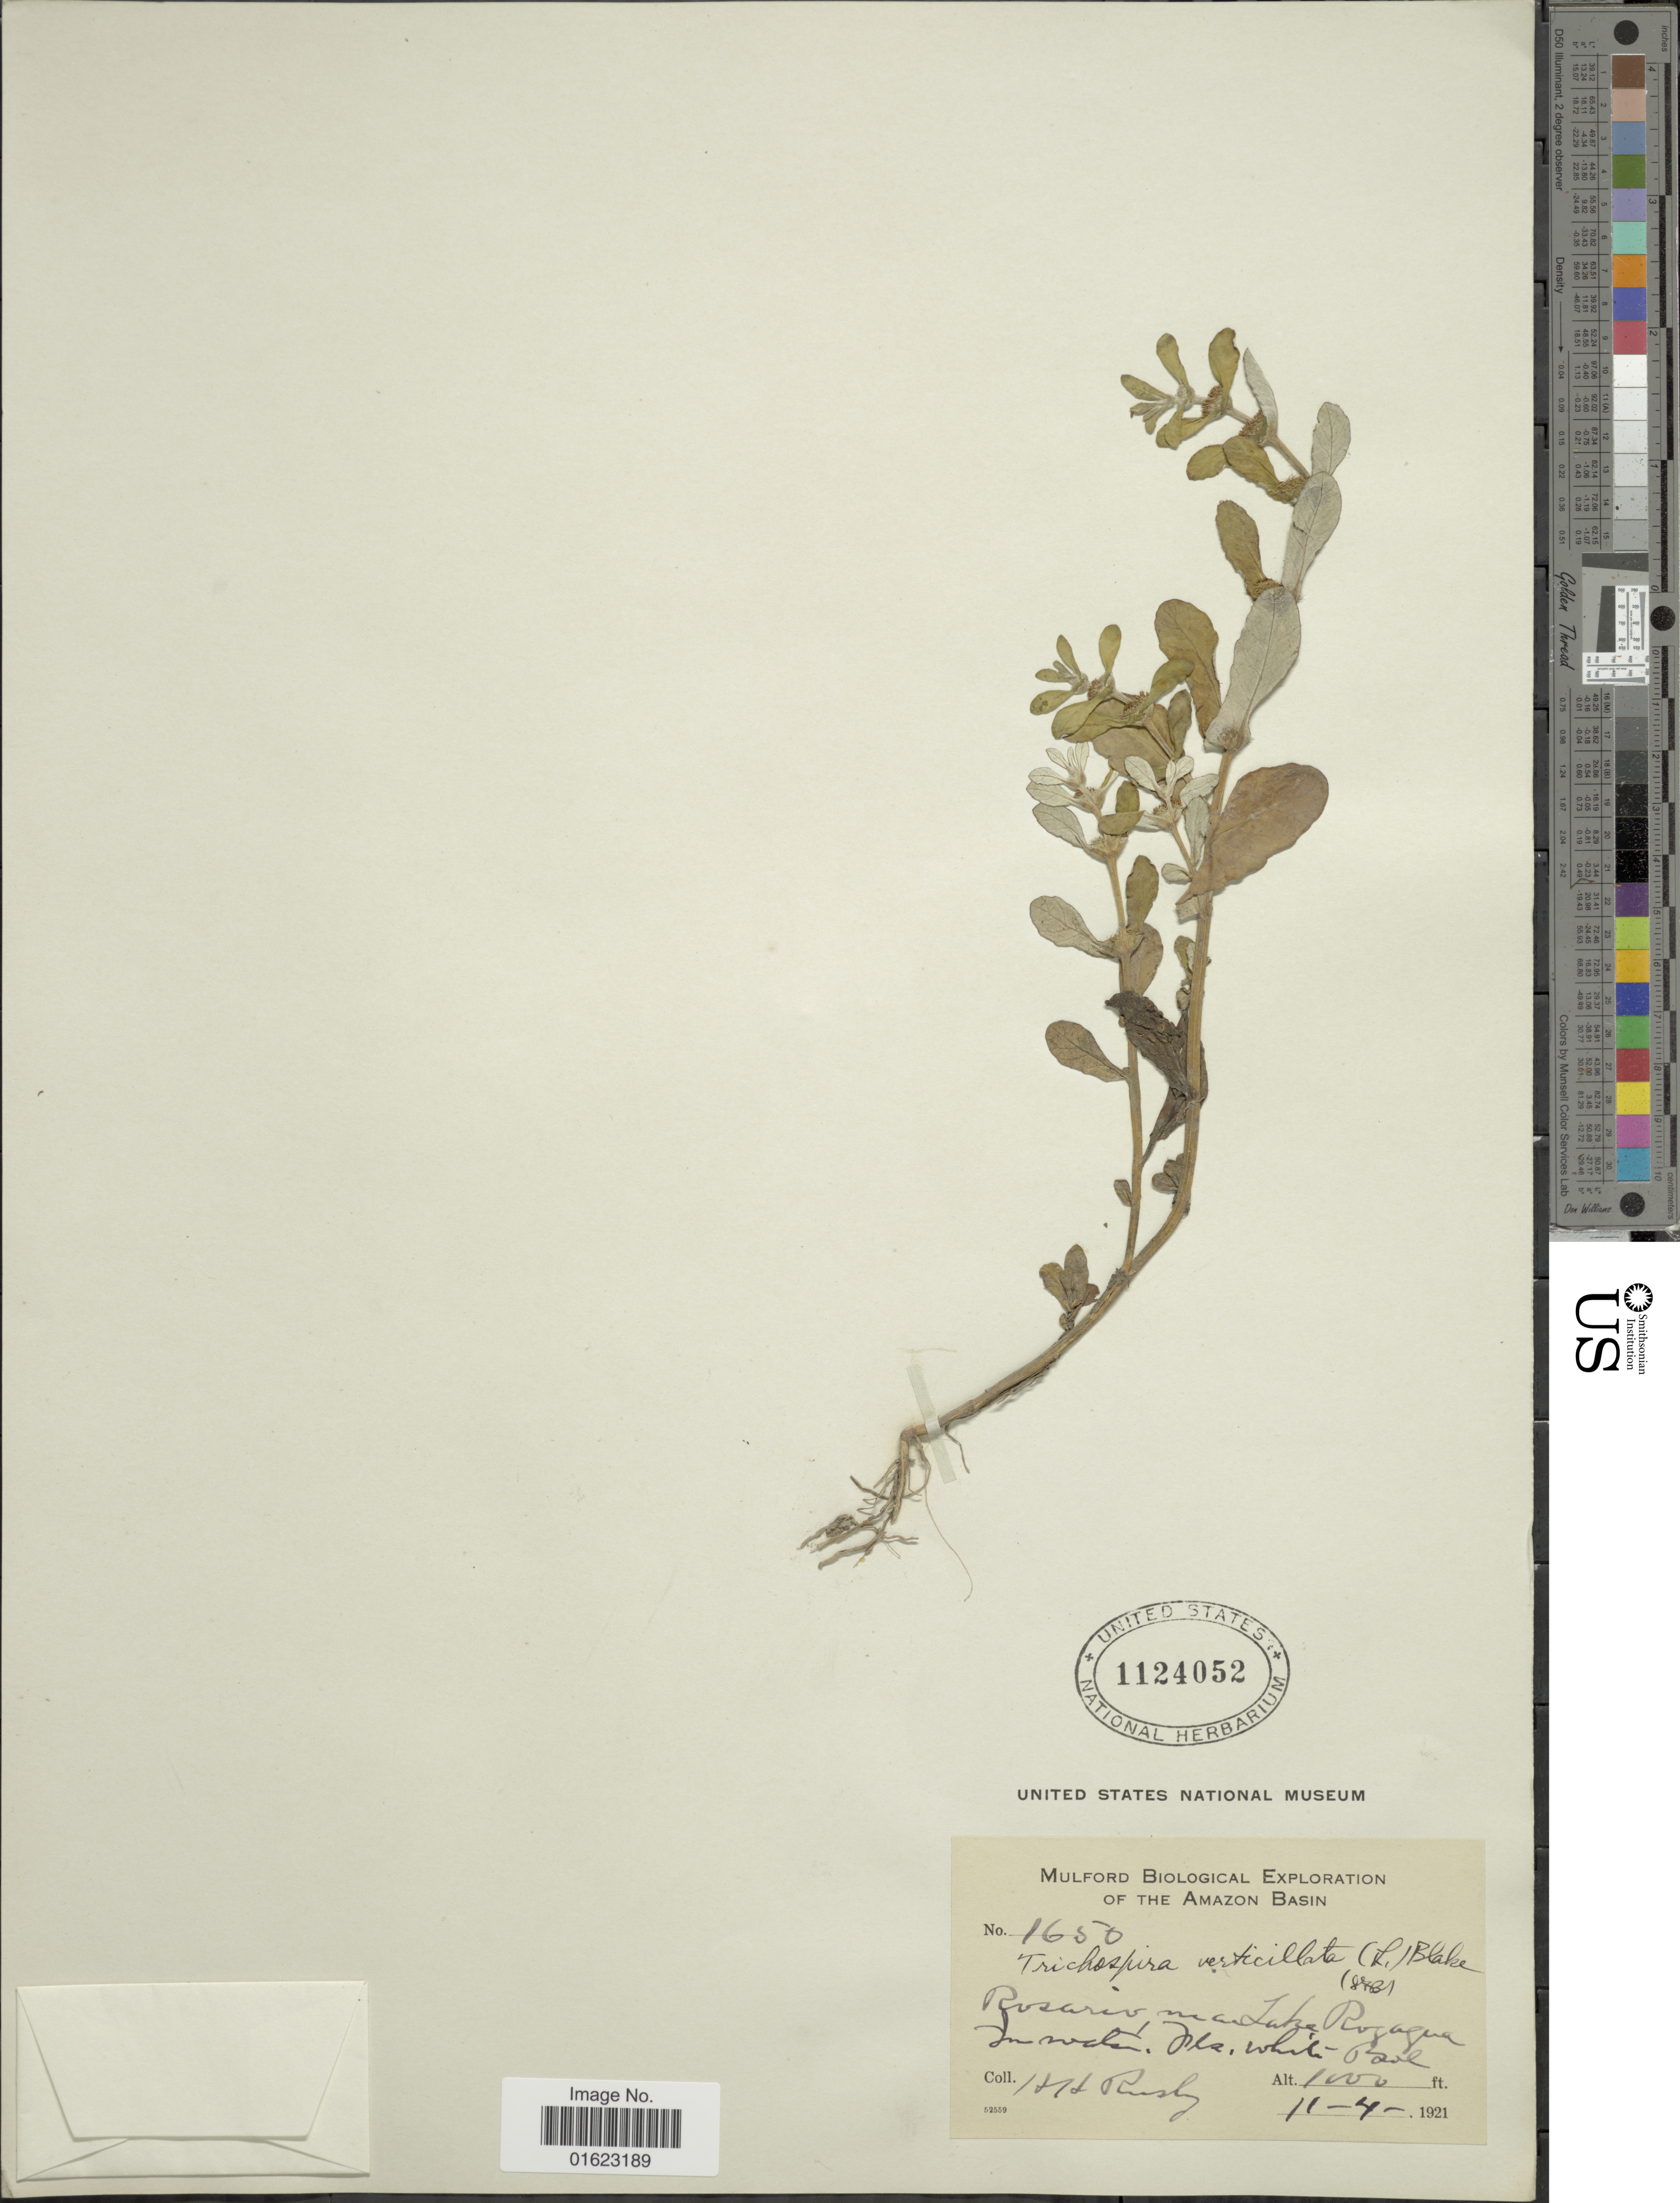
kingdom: Plantae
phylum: Tracheophyta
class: Magnoliopsida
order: Asterales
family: Asteraceae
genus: Trichospira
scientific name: Trichospira verticillata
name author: (L.) S.F. Blake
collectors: H. H. Rusby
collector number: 1650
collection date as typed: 11-4-1921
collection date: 1921-11-04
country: Bolivia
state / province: Beni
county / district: José Ballivián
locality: Rosario Hacienda near Lake Rogagua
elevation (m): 305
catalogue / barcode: US 1124052